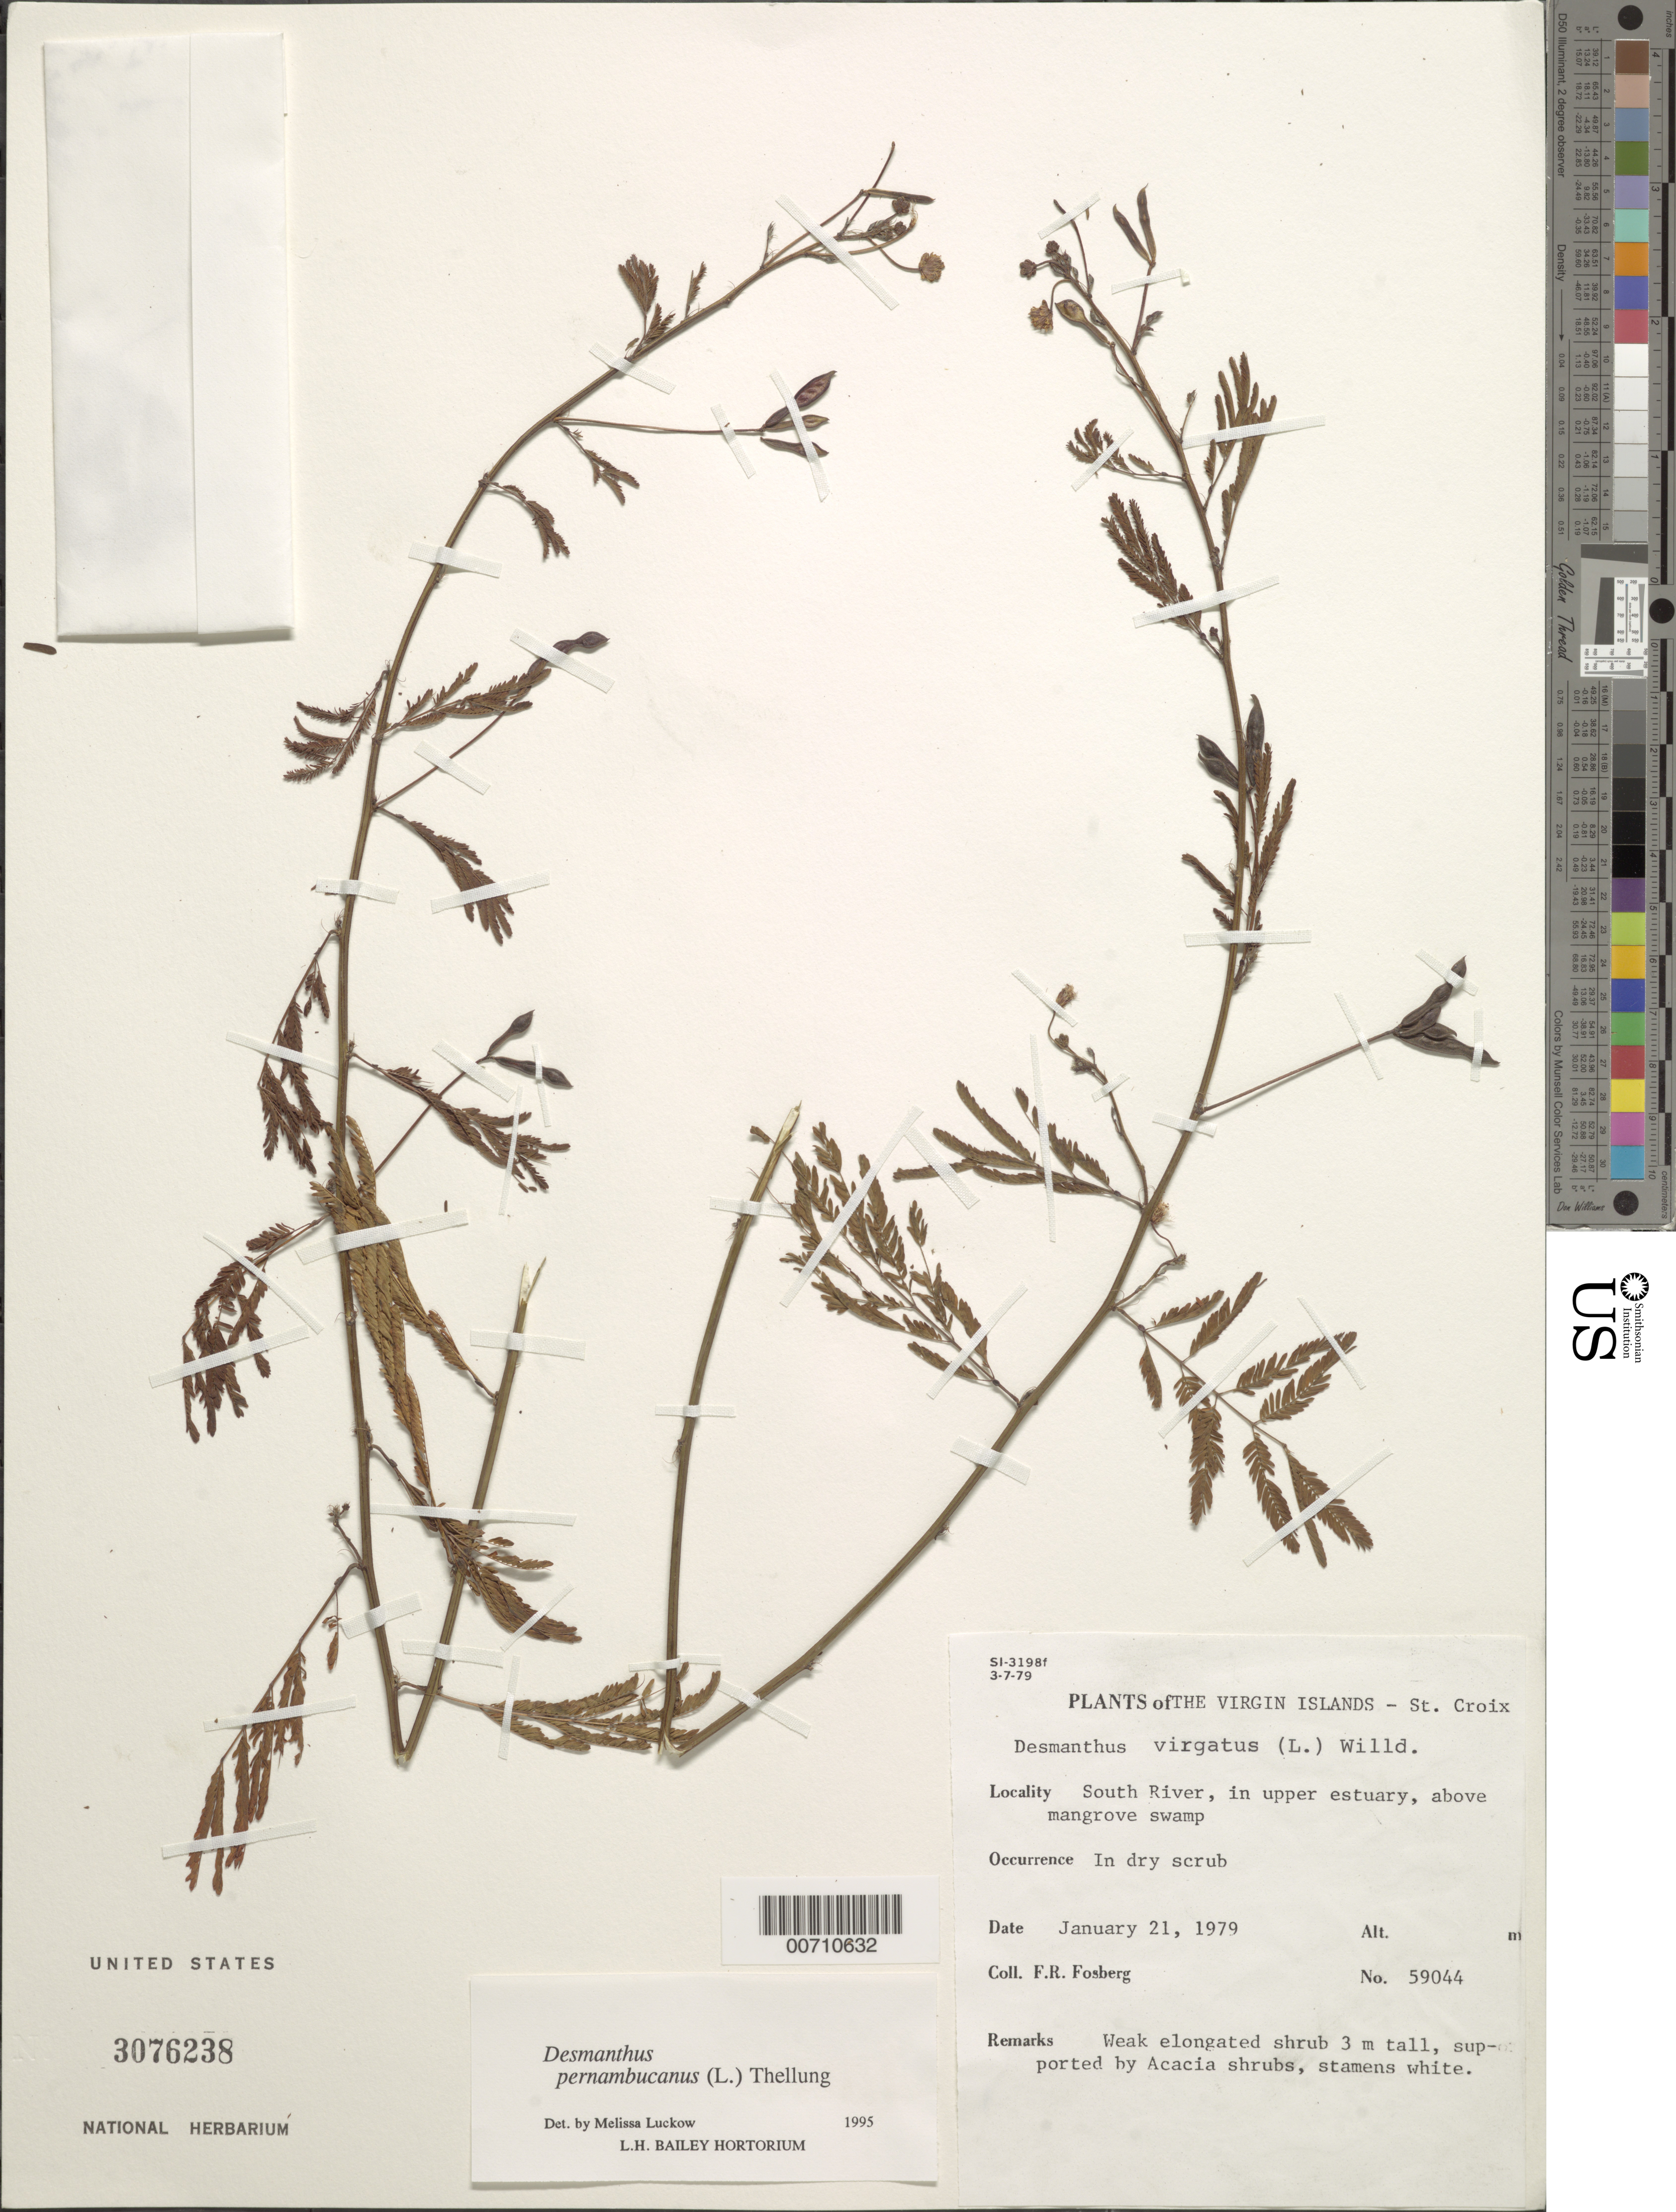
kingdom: Plantae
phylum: Tracheophyta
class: Magnoliopsida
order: Fabales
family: Fabaceae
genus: Desmanthus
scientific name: Desmanthus pernambucanus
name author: (L.) Thell.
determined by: Luckow, M. A.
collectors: F. R. Fosberg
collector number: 59044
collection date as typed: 21 Jan 1979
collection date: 1979-01-21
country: U.S. Virgin Islands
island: St. Croix Island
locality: South R., in upper estuary, above mangrove swamp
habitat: In dry scrub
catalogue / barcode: US 3076238